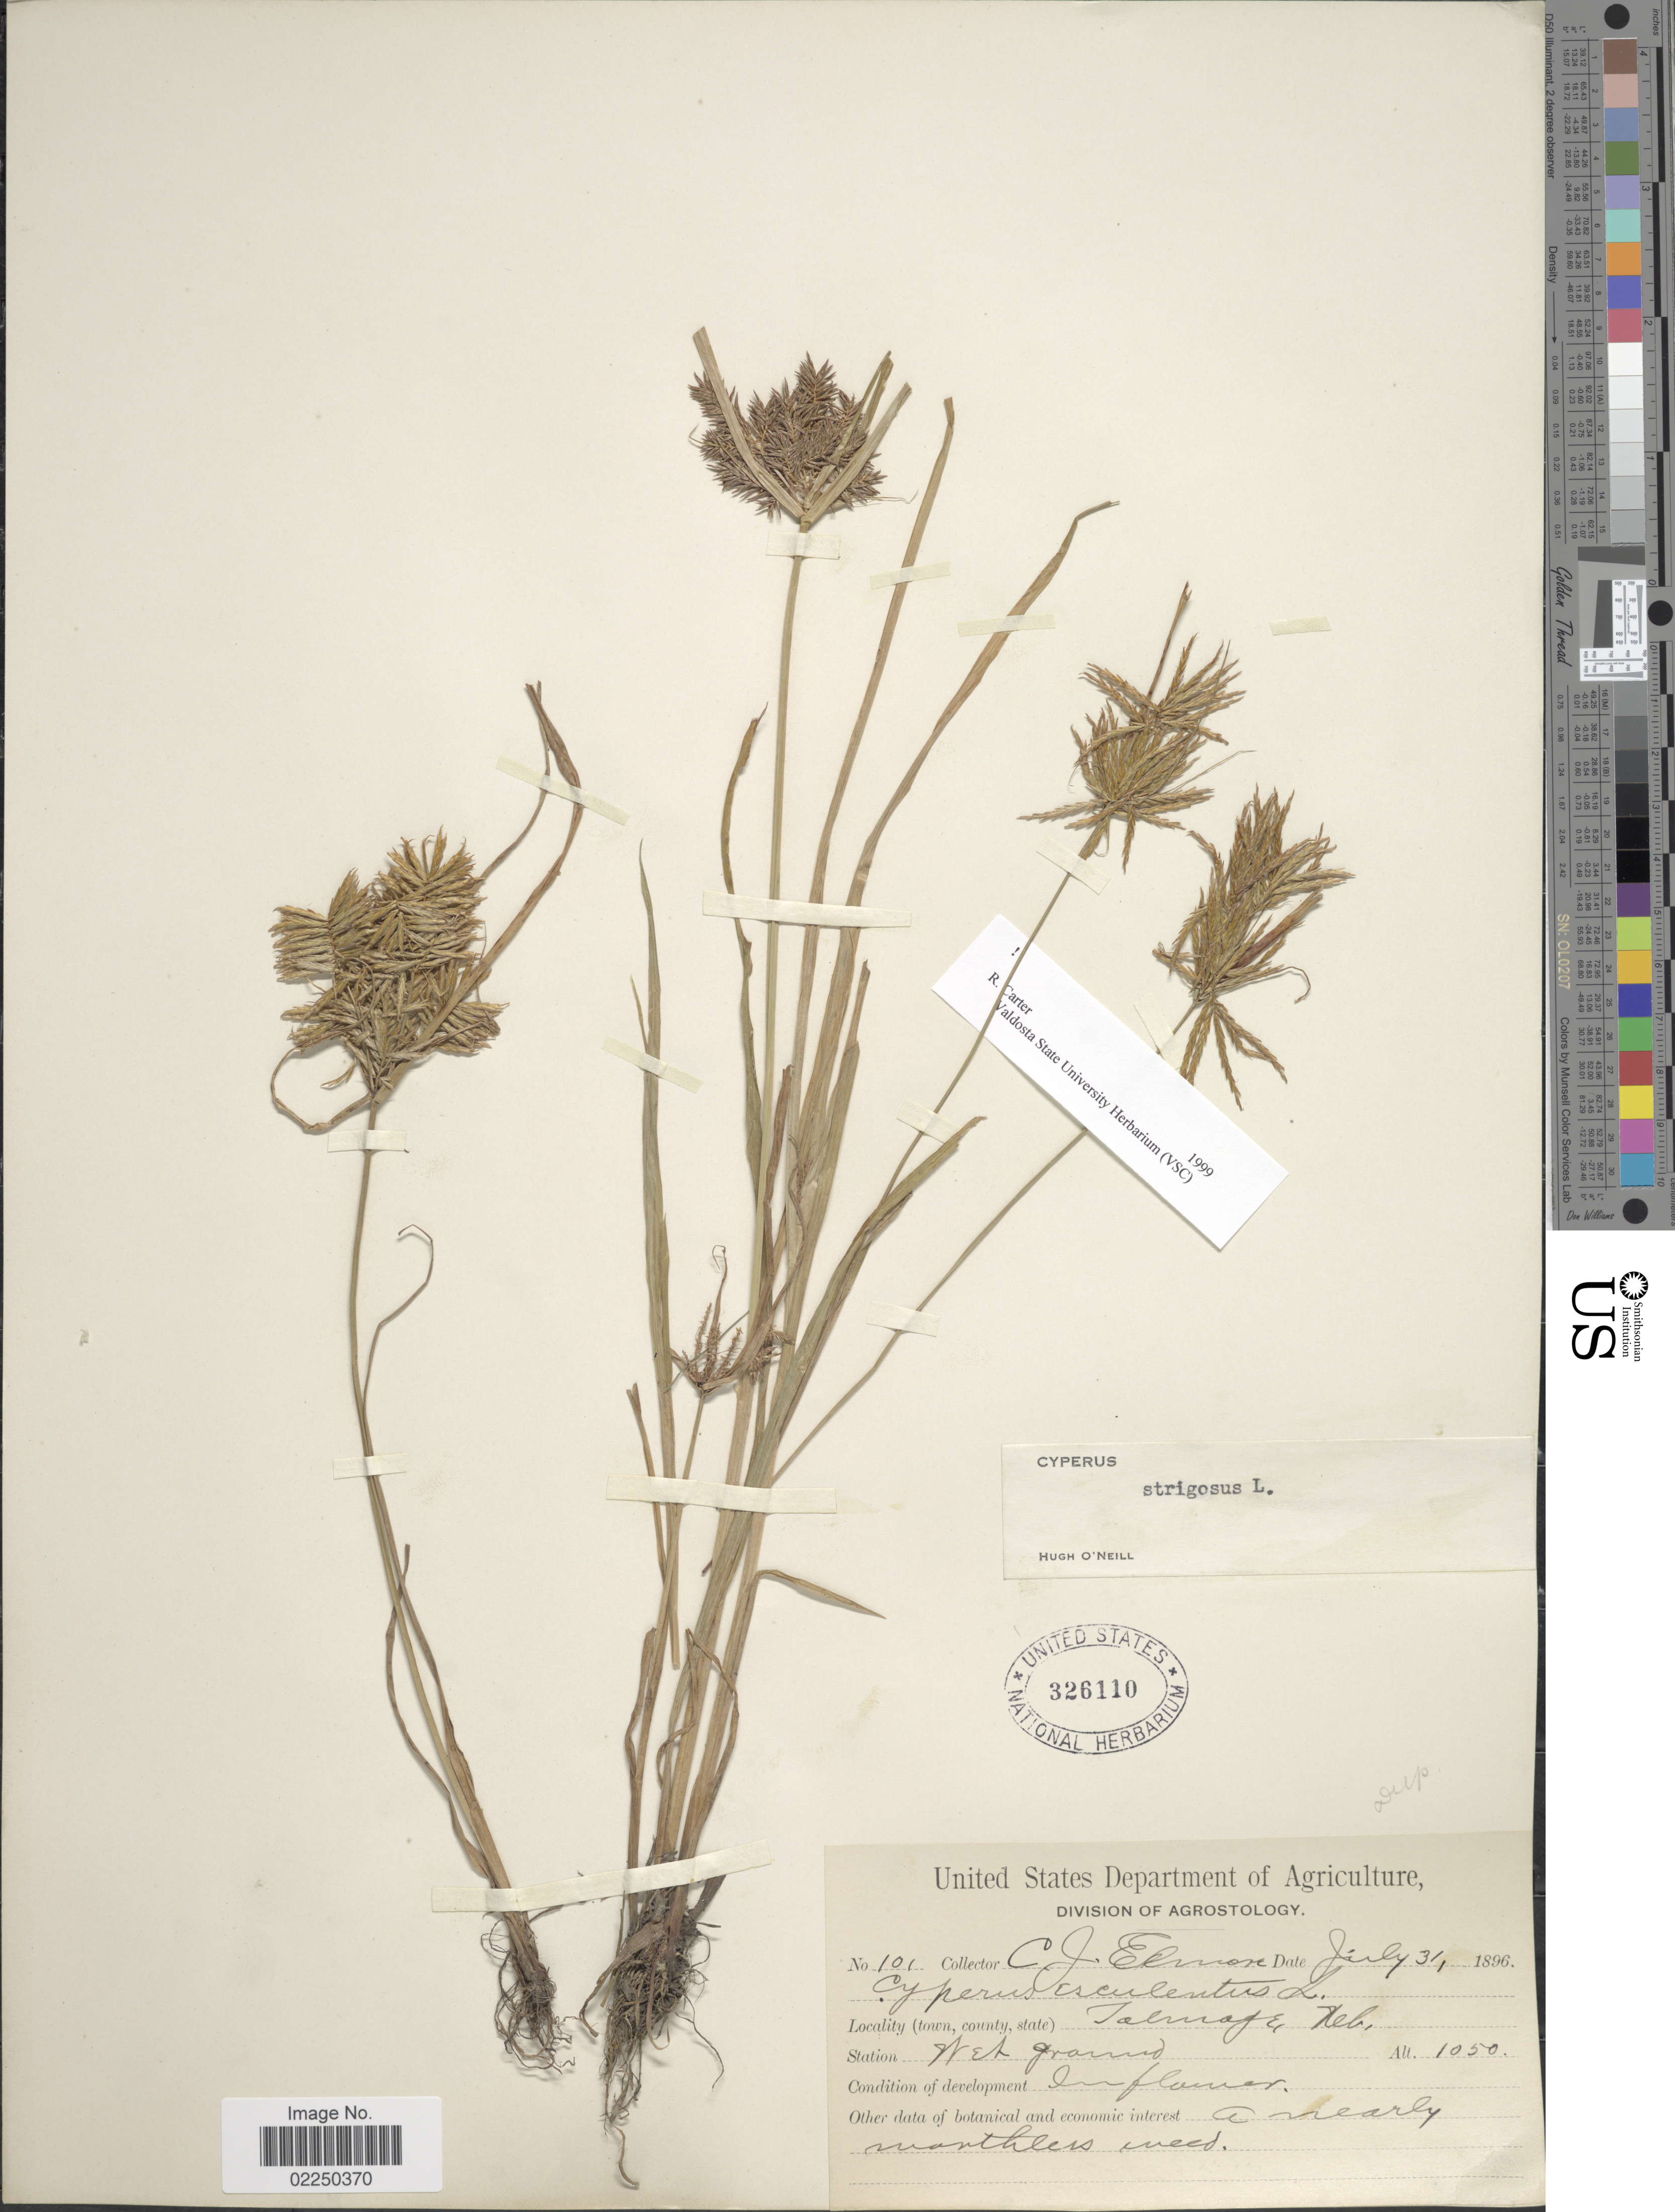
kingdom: Plantae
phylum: Tracheophyta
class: Liliopsida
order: Poales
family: Cyperaceae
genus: Cyperus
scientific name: Cyperus strigosus L.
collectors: C. Elmore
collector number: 101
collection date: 1896-07-31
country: United States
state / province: Nebraska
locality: Talmage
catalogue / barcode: US 326110